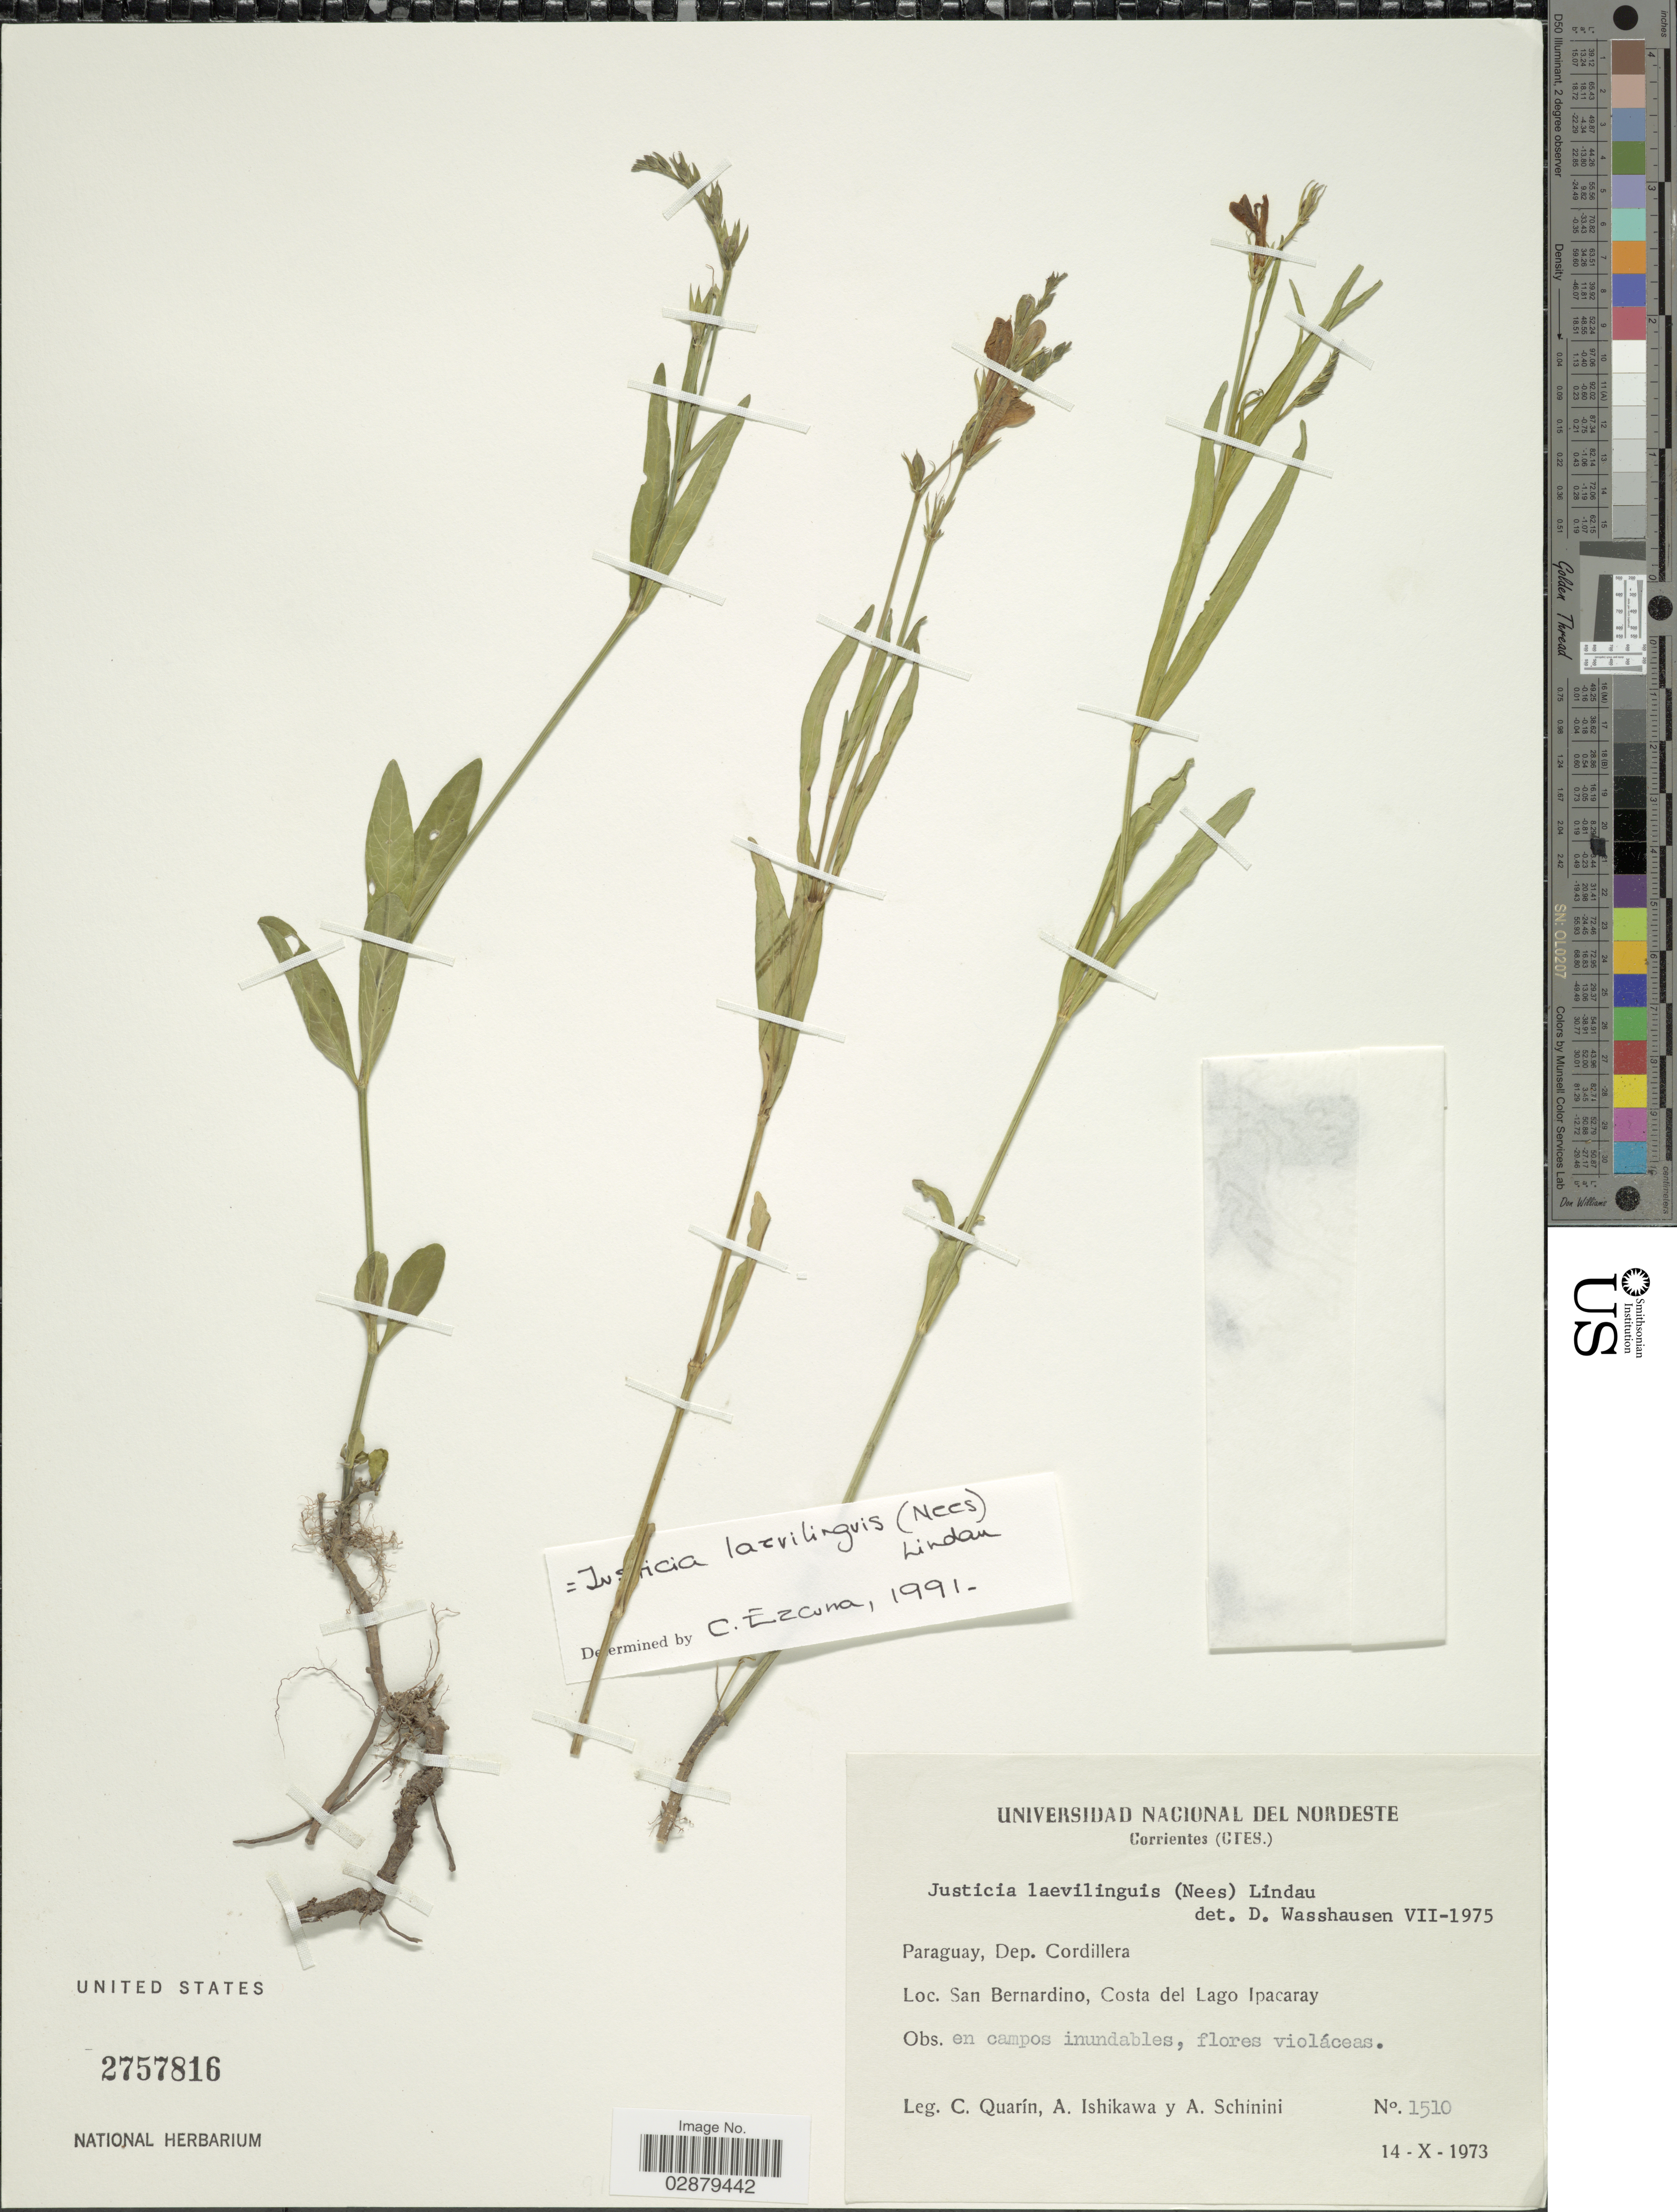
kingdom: Plantae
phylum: Tracheophyta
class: Magnoliopsida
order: Lamiales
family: Acanthaceae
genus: Justicia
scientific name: Justicia laevilinguis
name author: (Nees) Lindau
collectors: C. Quarín, A. Ishikawa & A. Schinini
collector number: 1510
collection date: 1973-10-14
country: Paraguay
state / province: Cordillera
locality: Dep. Cordillera. San Bernardino, Costa del Lago Ipacaray.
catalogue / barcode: US 2757816